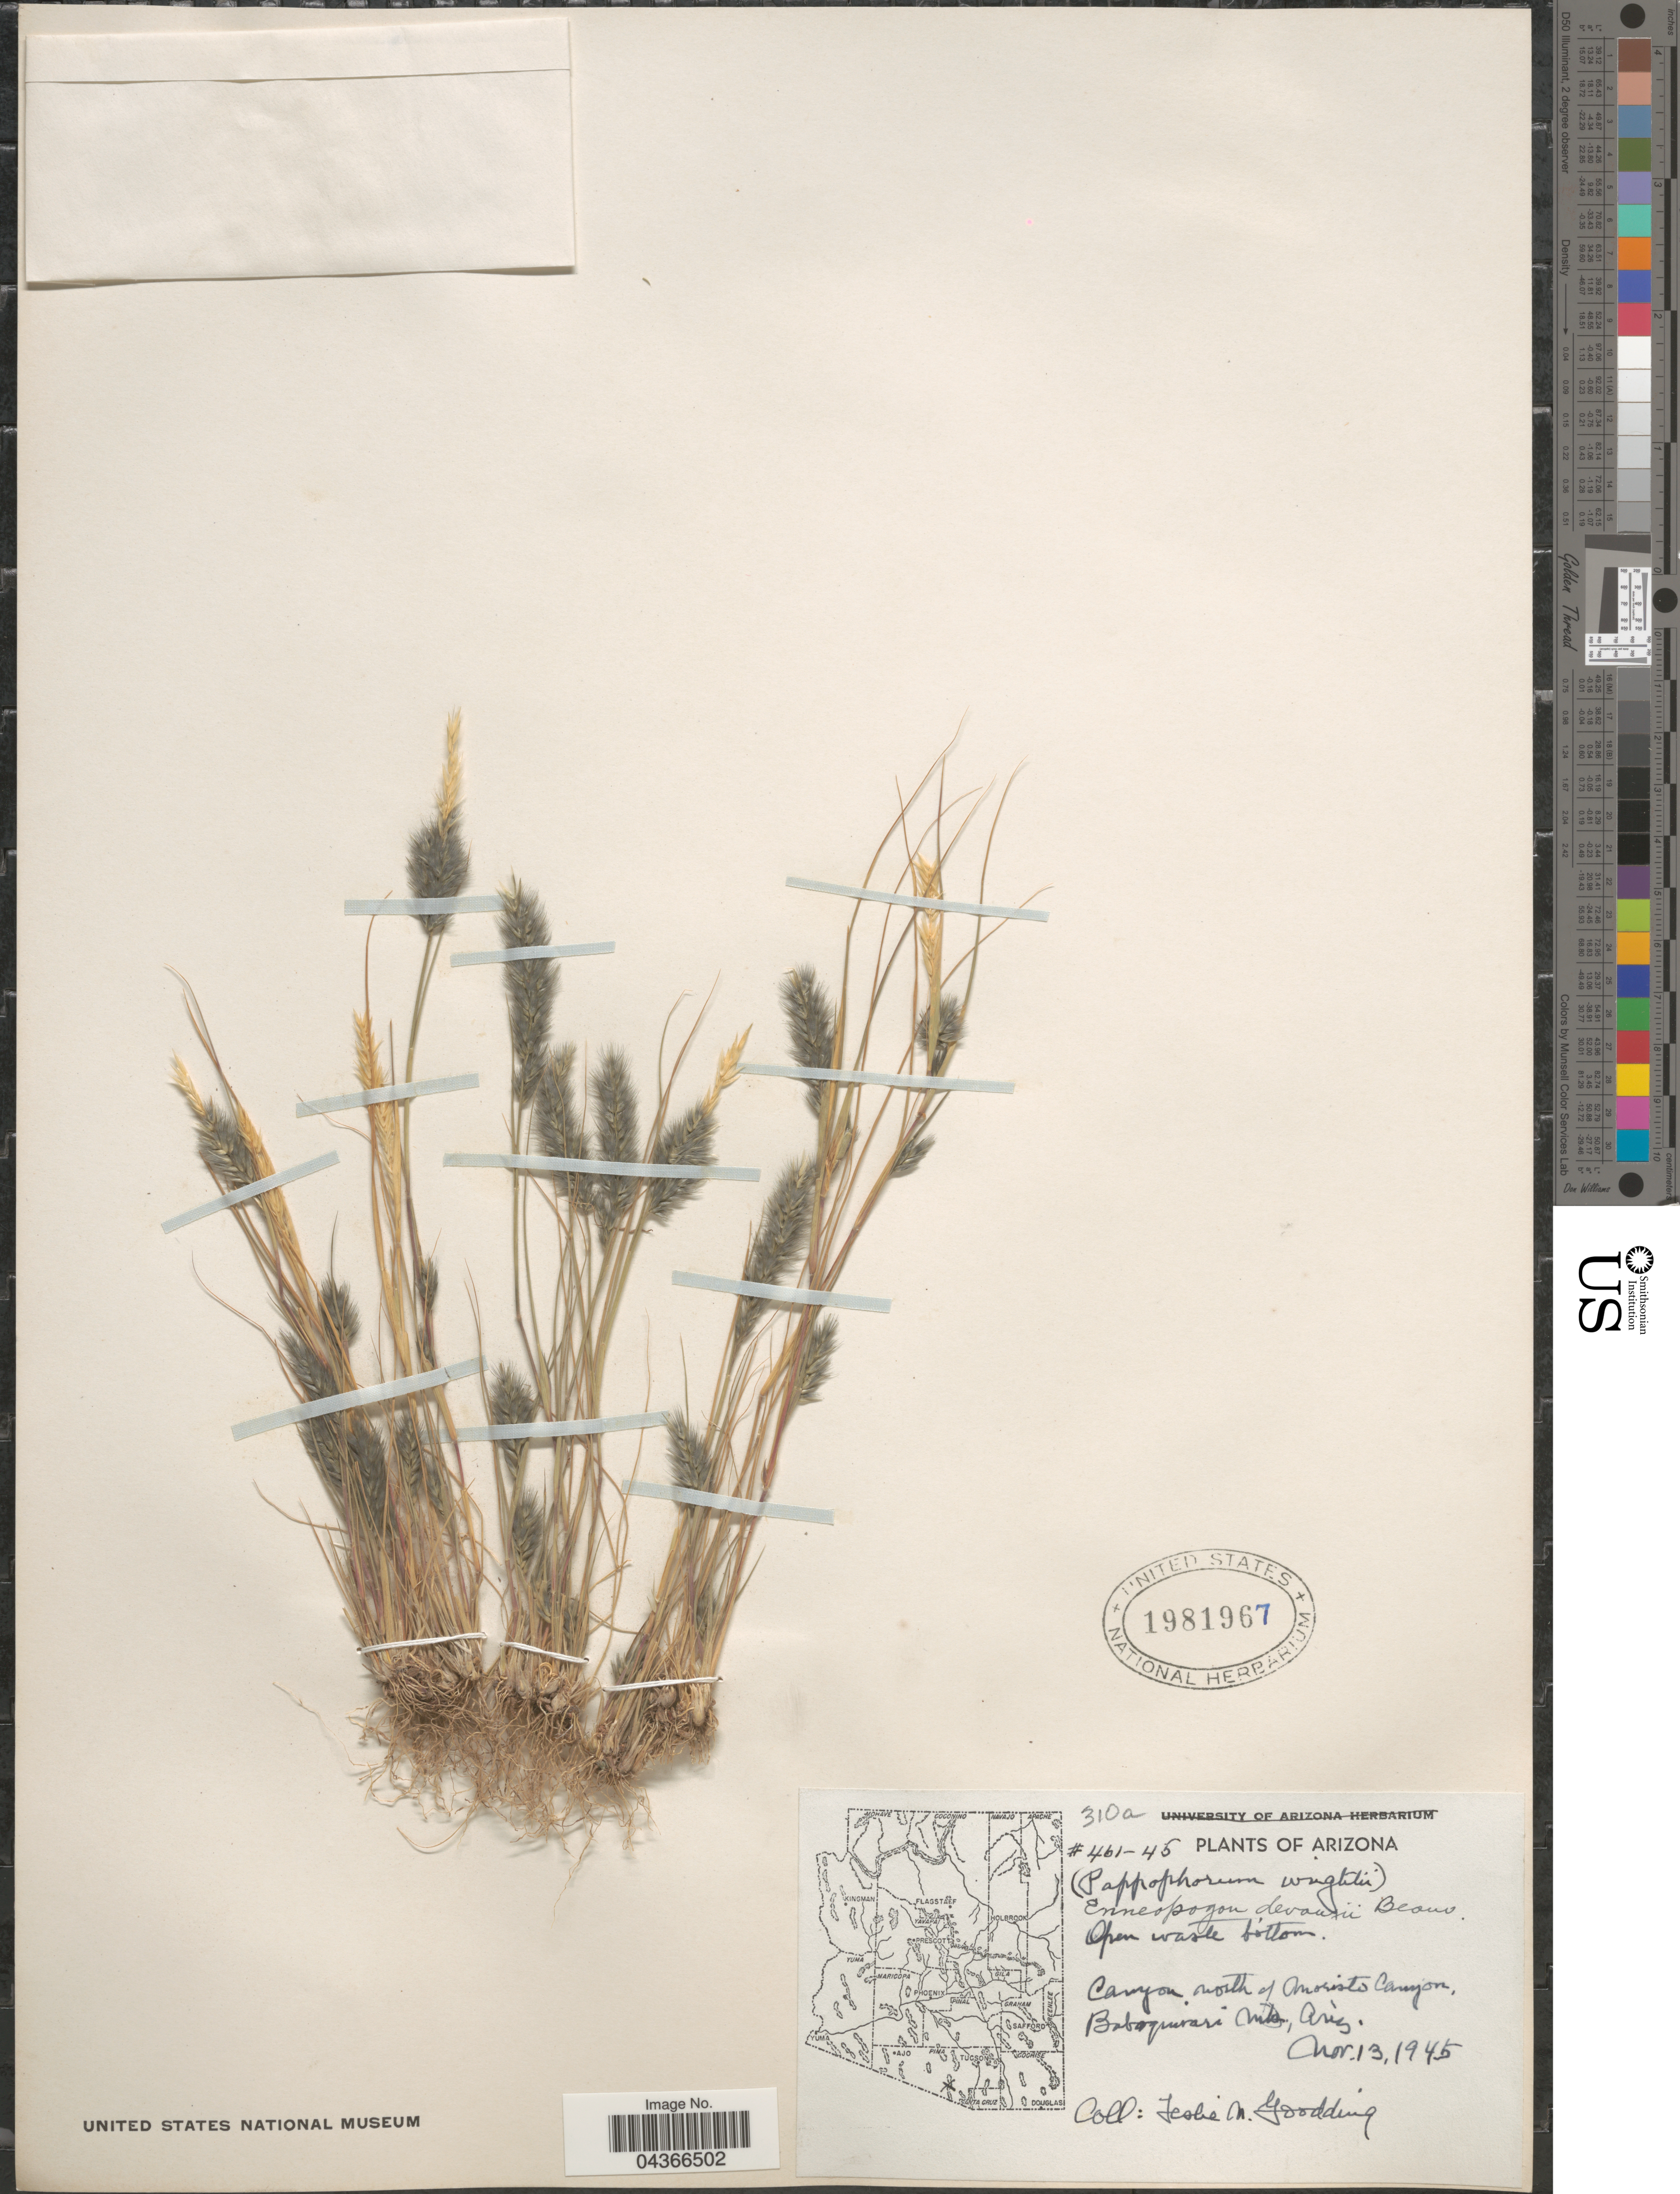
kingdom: Plantae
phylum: Tracheophyta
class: Liliopsida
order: Poales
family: Poaceae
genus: Enneapogon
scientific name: Enneapogon desvauxii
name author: P. Beauv.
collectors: L. N. Goodding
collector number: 461-45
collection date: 1945-11-13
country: United States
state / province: Arizona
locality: Open waste bottom. Canyon north of Moristo Canyon, Baboquivari Mtn.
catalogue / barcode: US 1981967